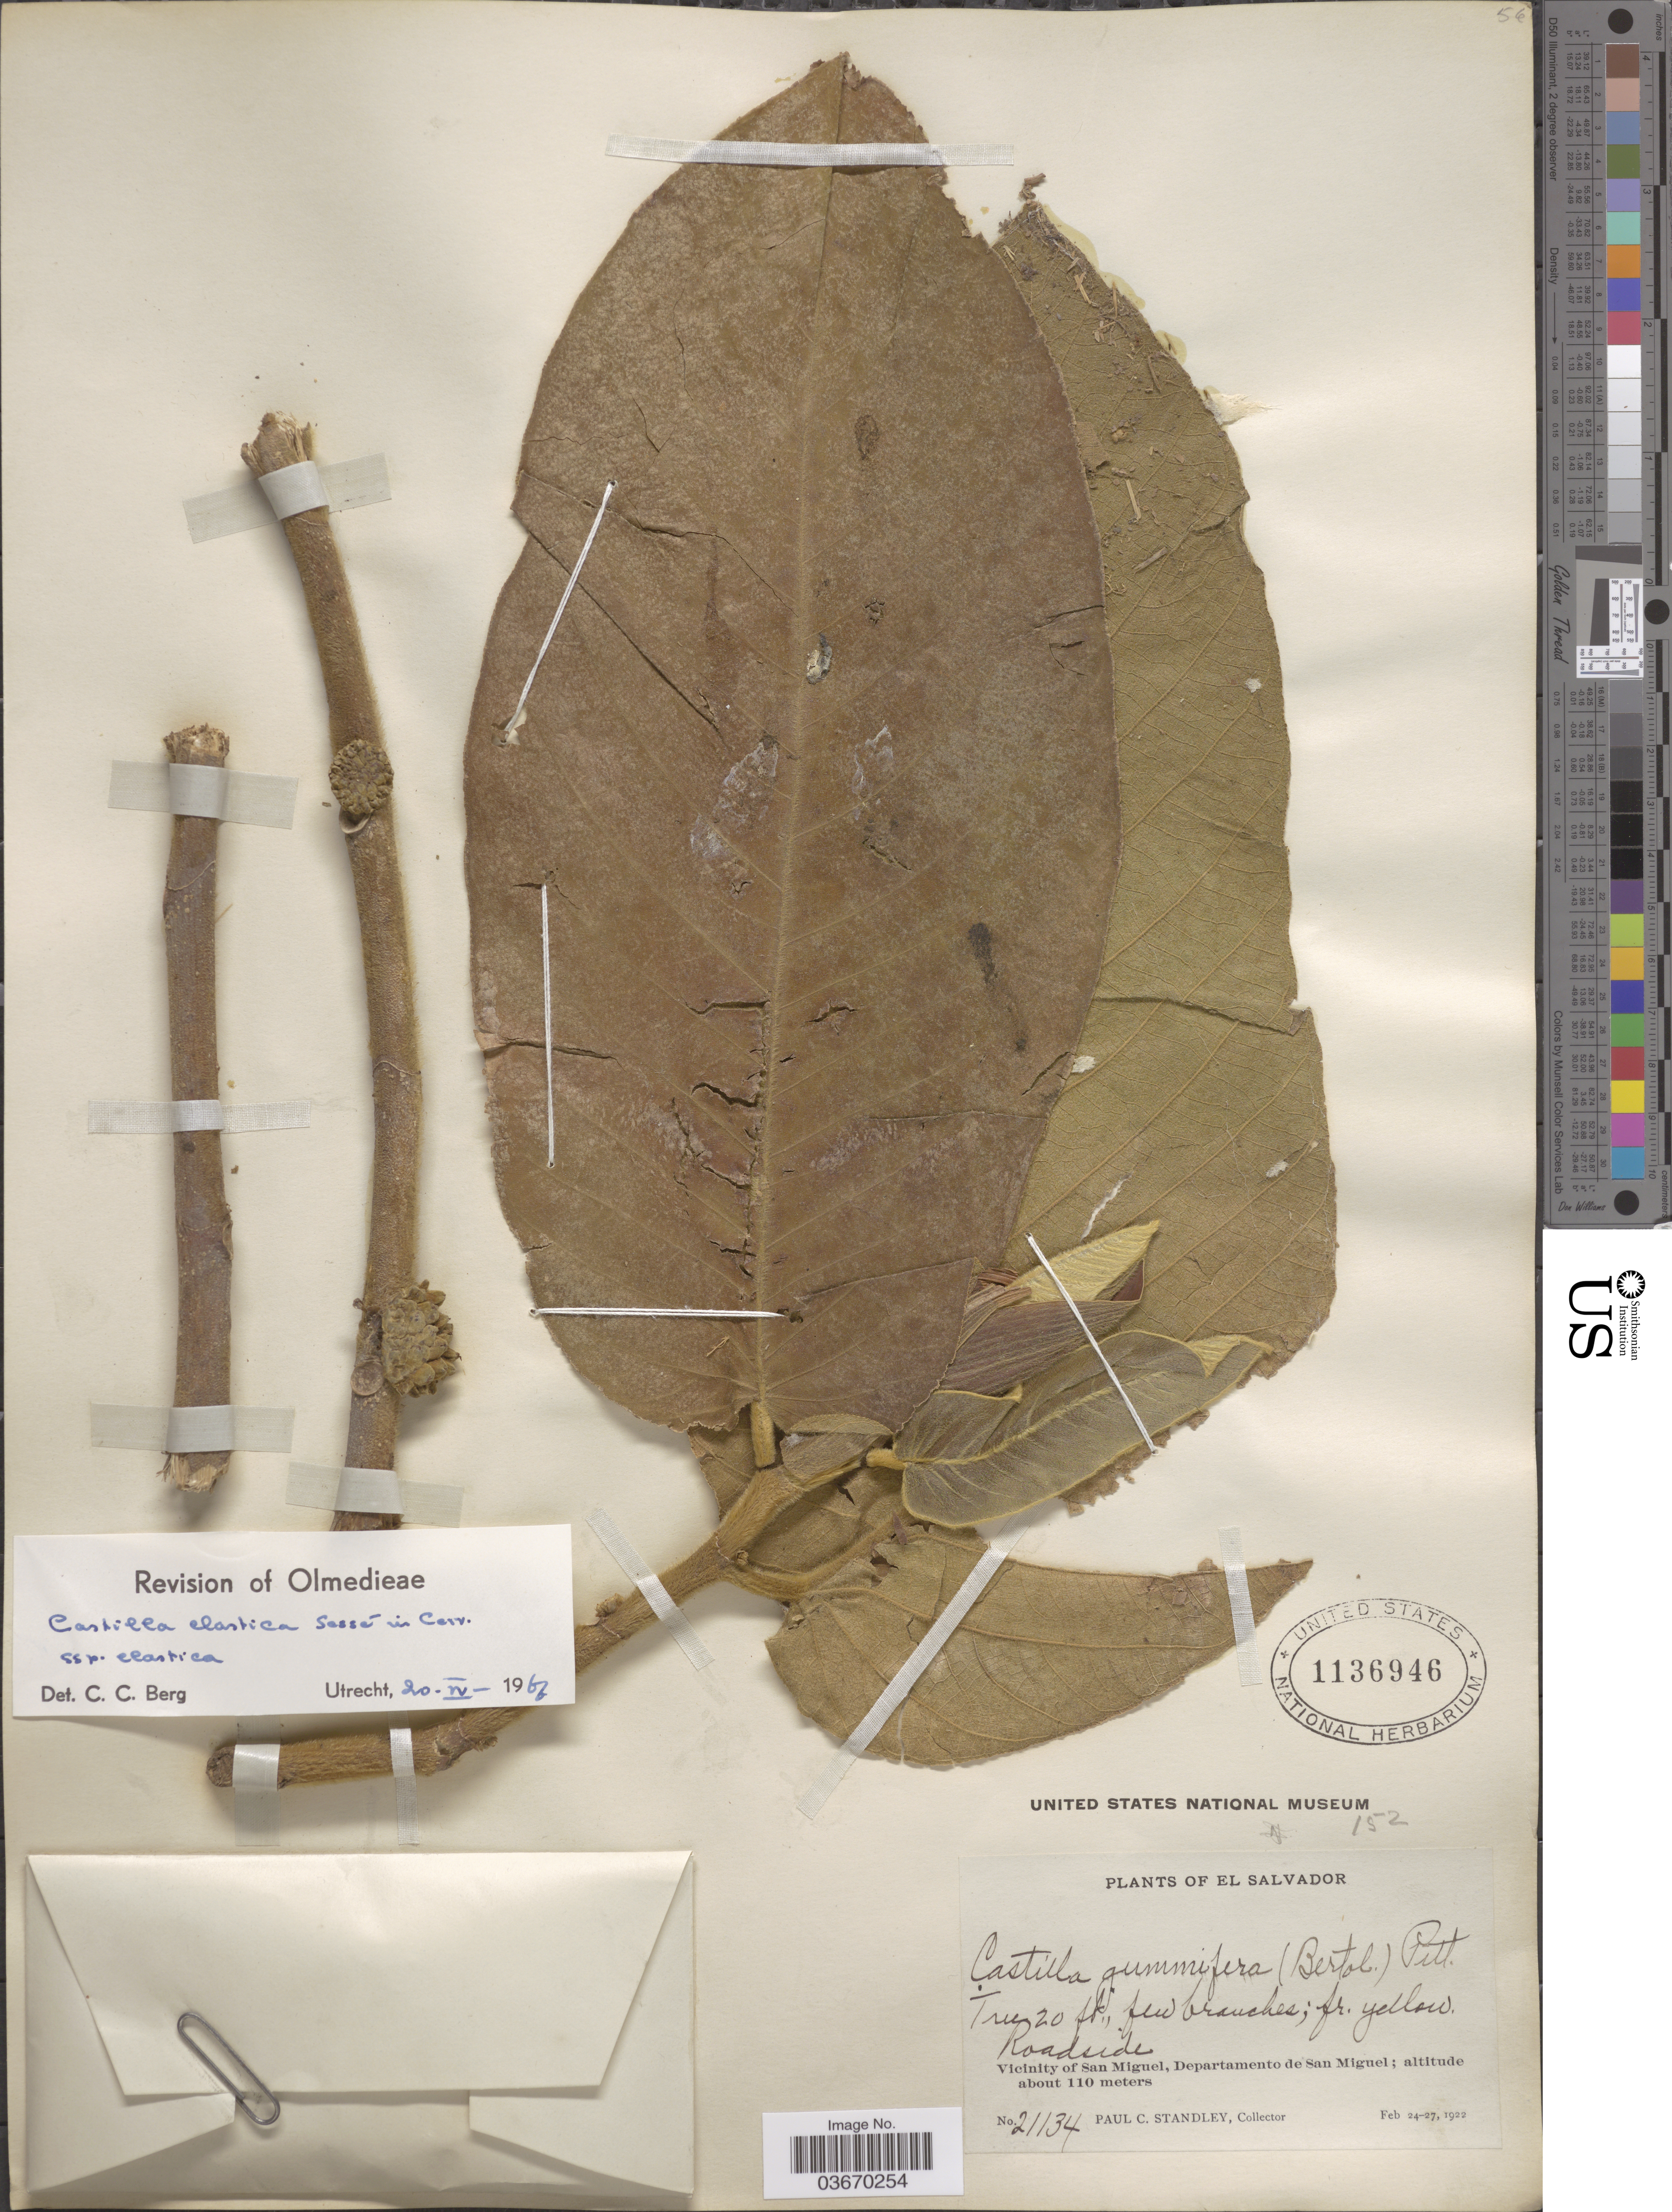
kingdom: Plantae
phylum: Tracheophyta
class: Magnoliopsida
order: Rosales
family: Moraceae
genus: Castilla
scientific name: Castilla elastica subsp. elastica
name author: Sessé ex Cerv.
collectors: P. C. Standley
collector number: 21134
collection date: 1922-02-24/1922-02-27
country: El Salvador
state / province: San Miguel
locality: Vicinity of San Miguel, Departamento de San Miguel.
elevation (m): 110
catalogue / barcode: US 1136946